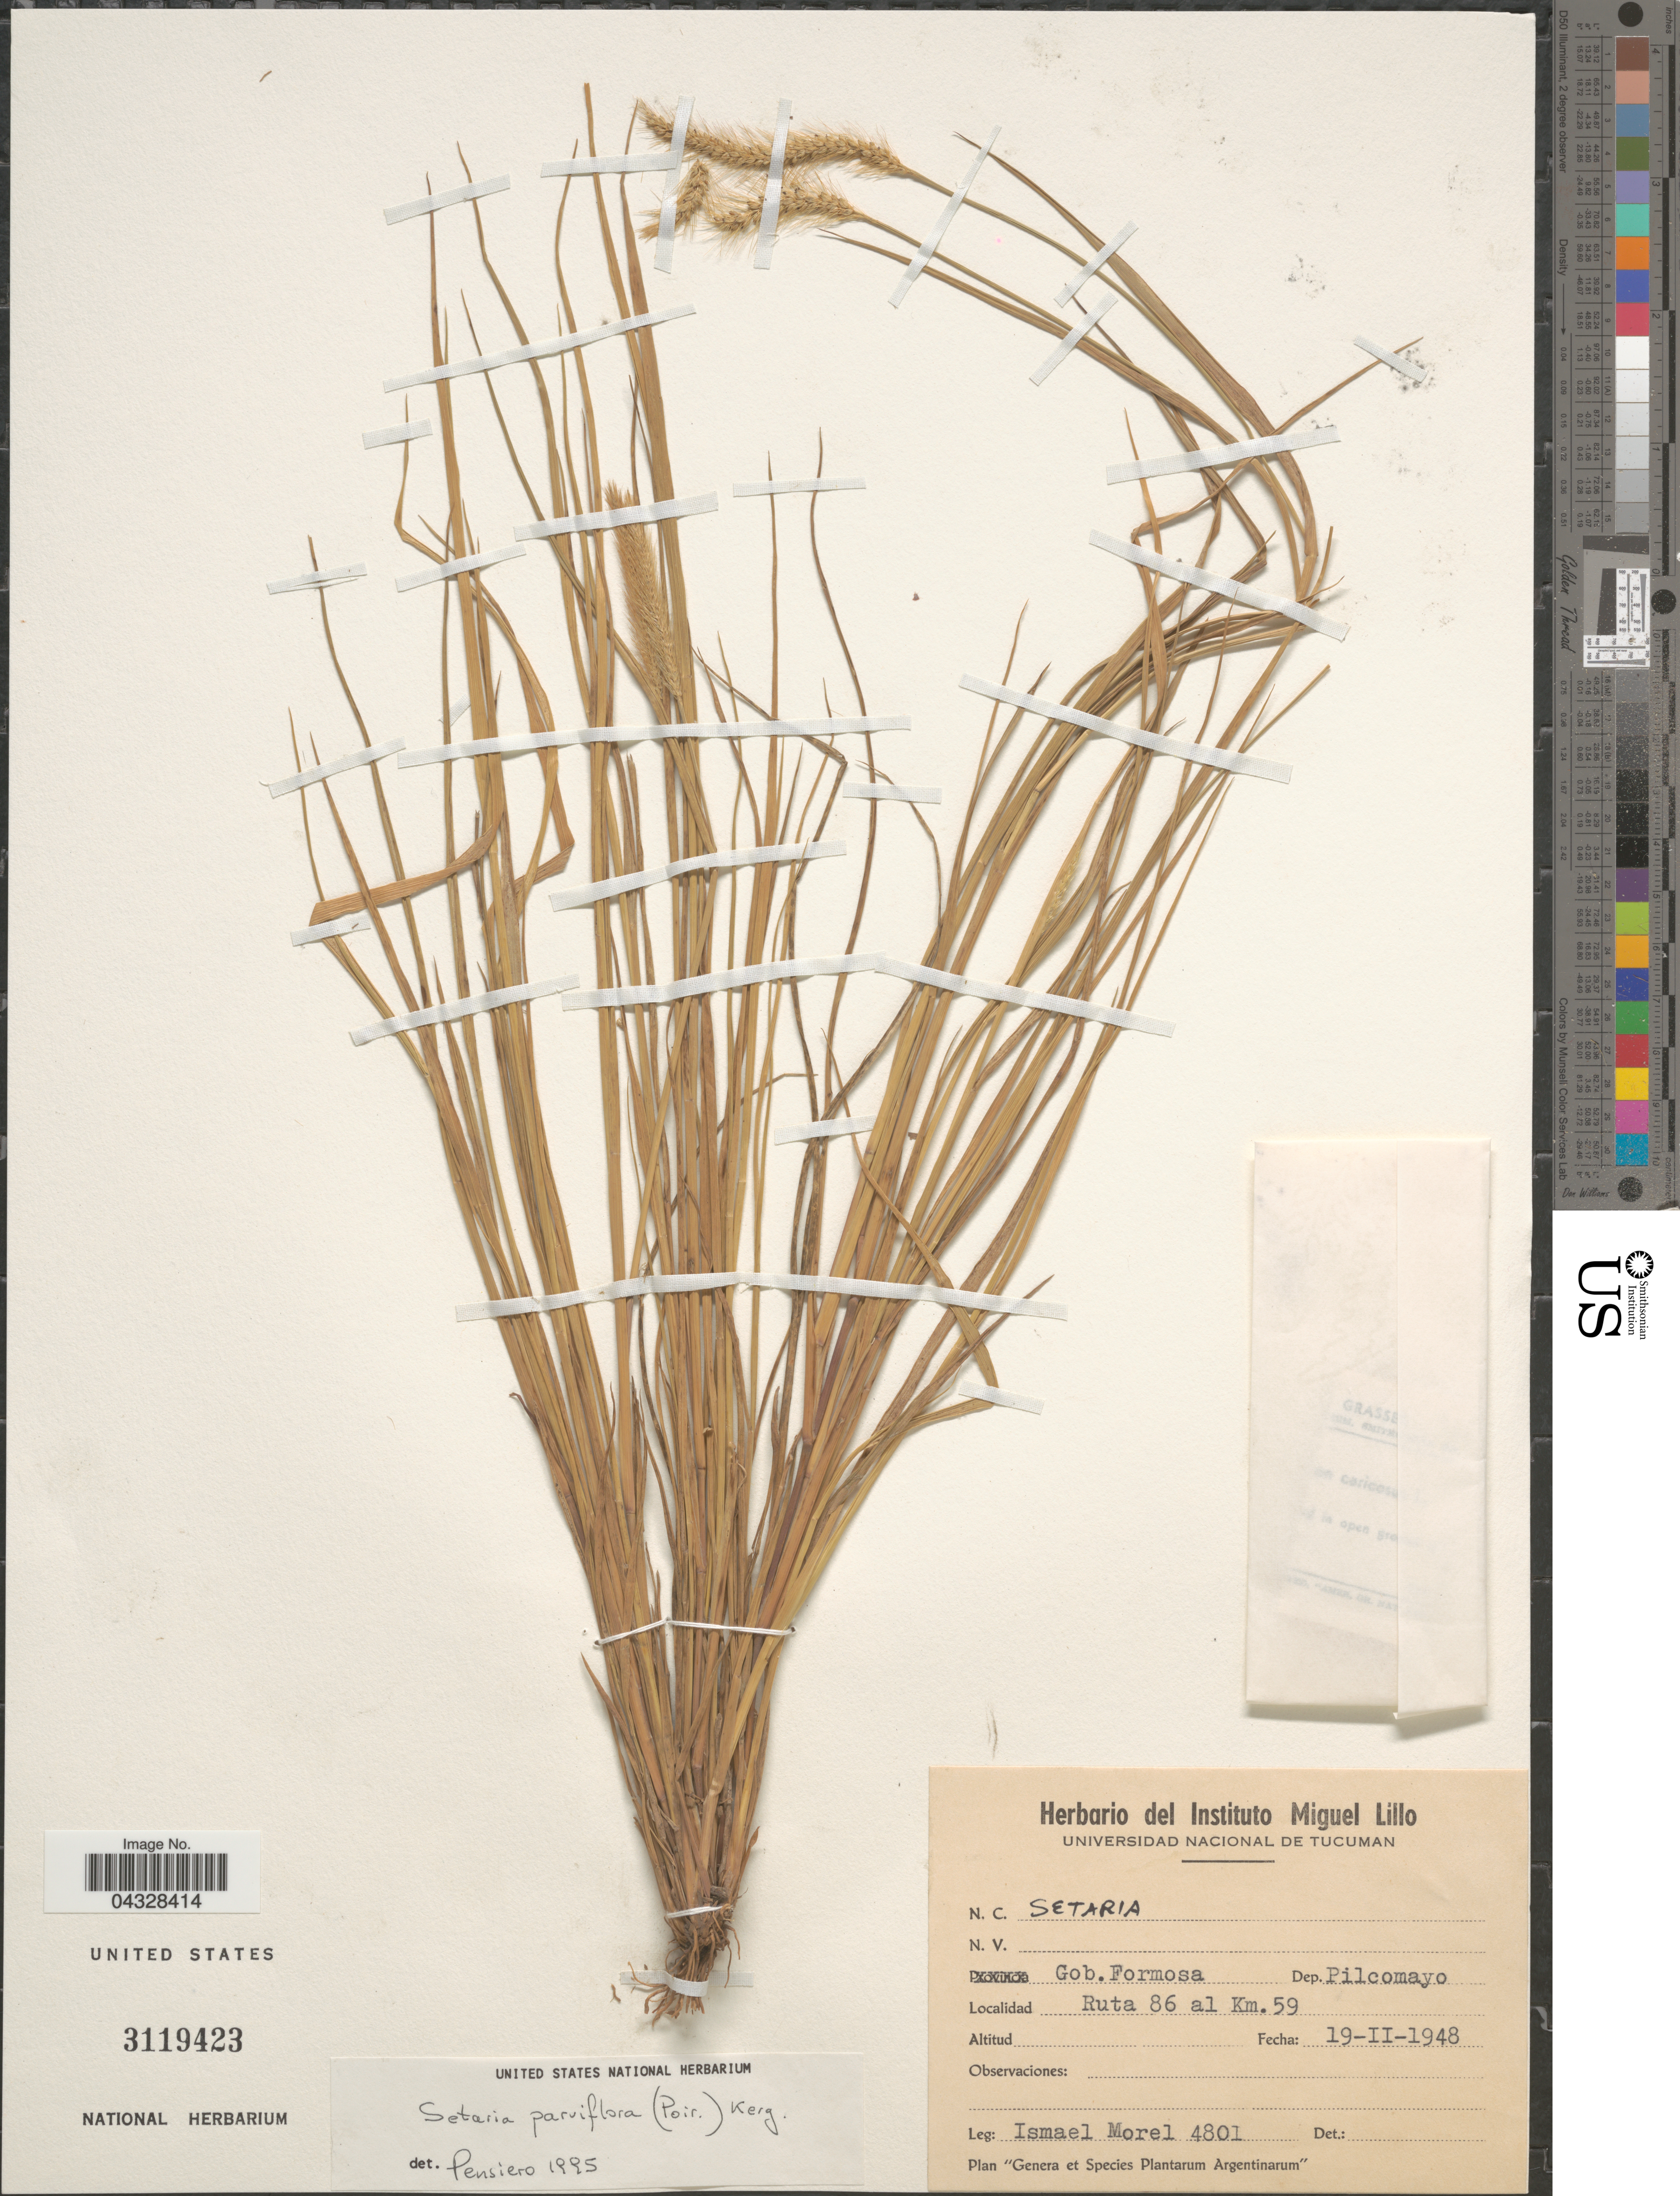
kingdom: Plantae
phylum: Tracheophyta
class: Liliopsida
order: Poales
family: Poaceae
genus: Setaria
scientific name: Setaria parviflora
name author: (Poir.) Kerguélen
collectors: I. Morel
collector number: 4801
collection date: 1948-02-19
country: Argentina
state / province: Formosa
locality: Gob. Formosa. Dep. Pilcomayo. Ruta 86 al Km. 59.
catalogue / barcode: US 3119423